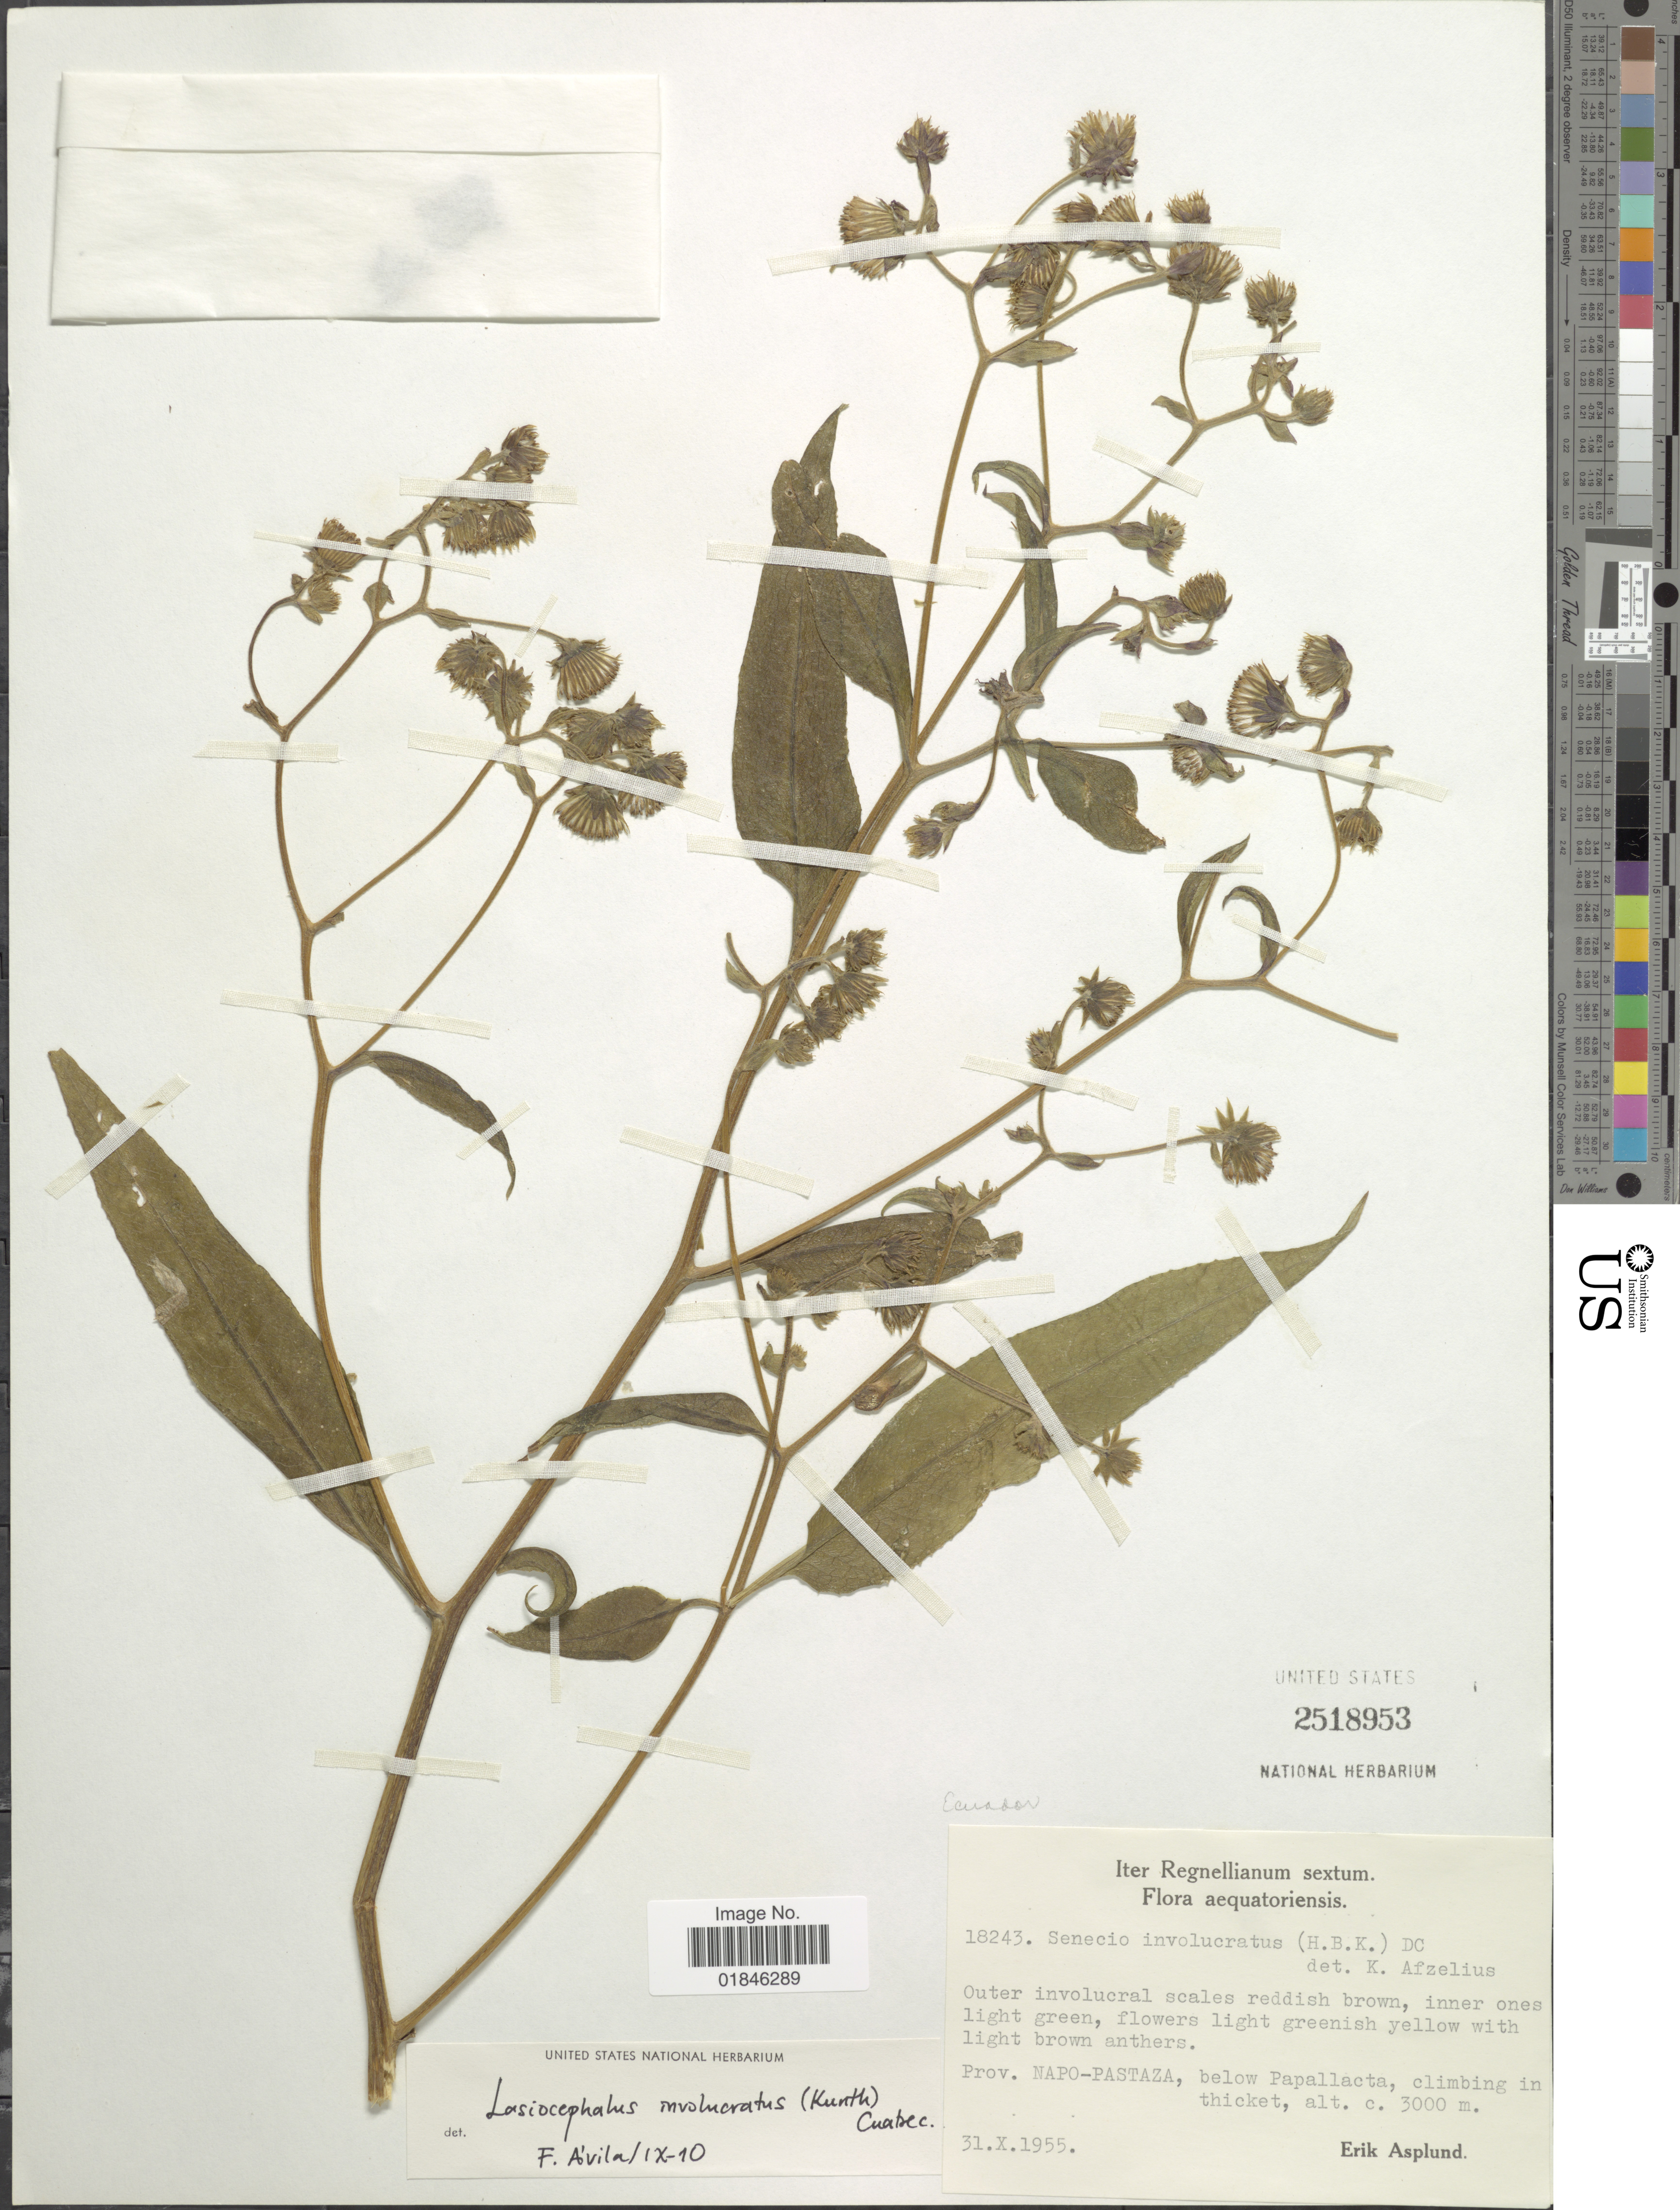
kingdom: Plantae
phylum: Tracheophyta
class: Magnoliopsida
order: Asterales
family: Asteraceae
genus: Senecio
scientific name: Senecio involucratus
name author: (Kunth) DC.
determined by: Salomon, Luciana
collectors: E. Asplund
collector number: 18243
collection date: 1955-10-31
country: Ecuador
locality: Prov. Napo-Pastaza, below Papallacta, climbing in thicket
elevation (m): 3000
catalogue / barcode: US 2518953